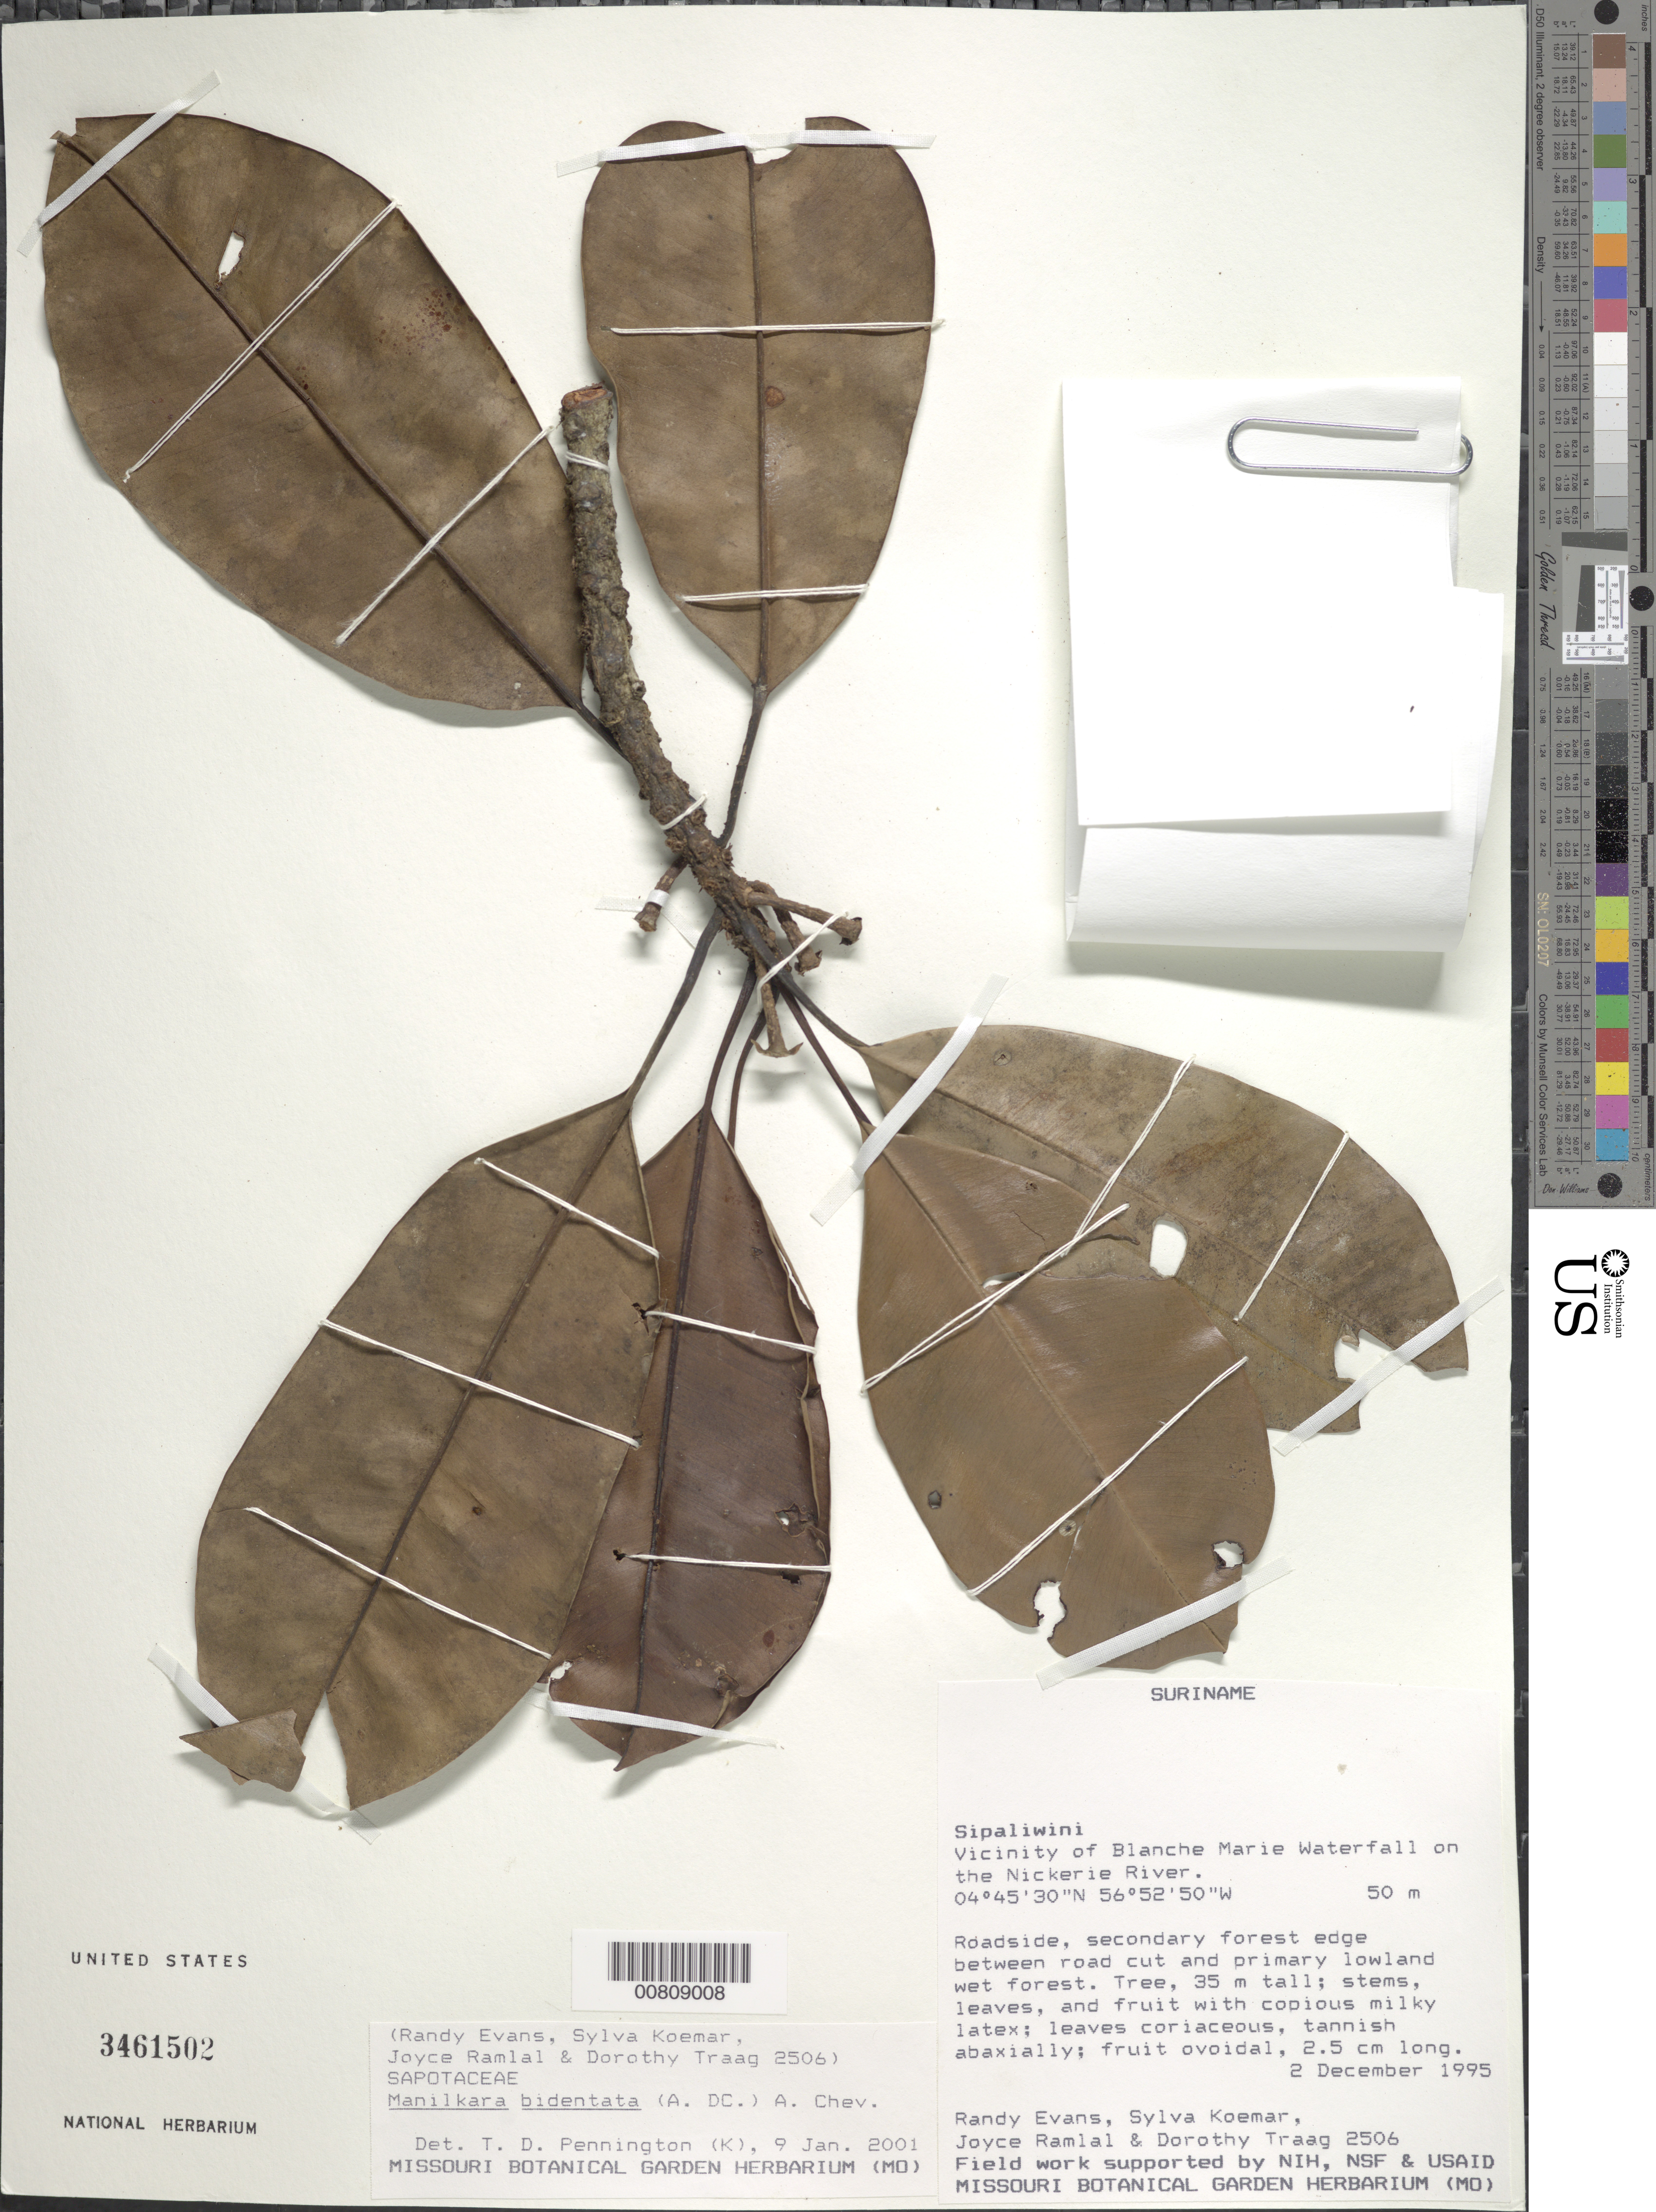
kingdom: Plantae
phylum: Tracheophyta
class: Magnoliopsida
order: Ericales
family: Sapotaceae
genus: Manilkara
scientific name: Manilkara bidentata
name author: (A. DC.) A. Chev.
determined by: Pennington, T. D., (K)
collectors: R. Evans, S. Koemar, J. Ramlal & D. Traag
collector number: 2506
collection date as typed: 2-Dec-95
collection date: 1995-12-02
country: Suriname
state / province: Sipaliwini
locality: Blanche Marie Waterfall, vic., on Nickerie R.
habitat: Roadside, secondary forest edge between road cut and primary lowland wet forest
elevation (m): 50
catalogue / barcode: US 3461502